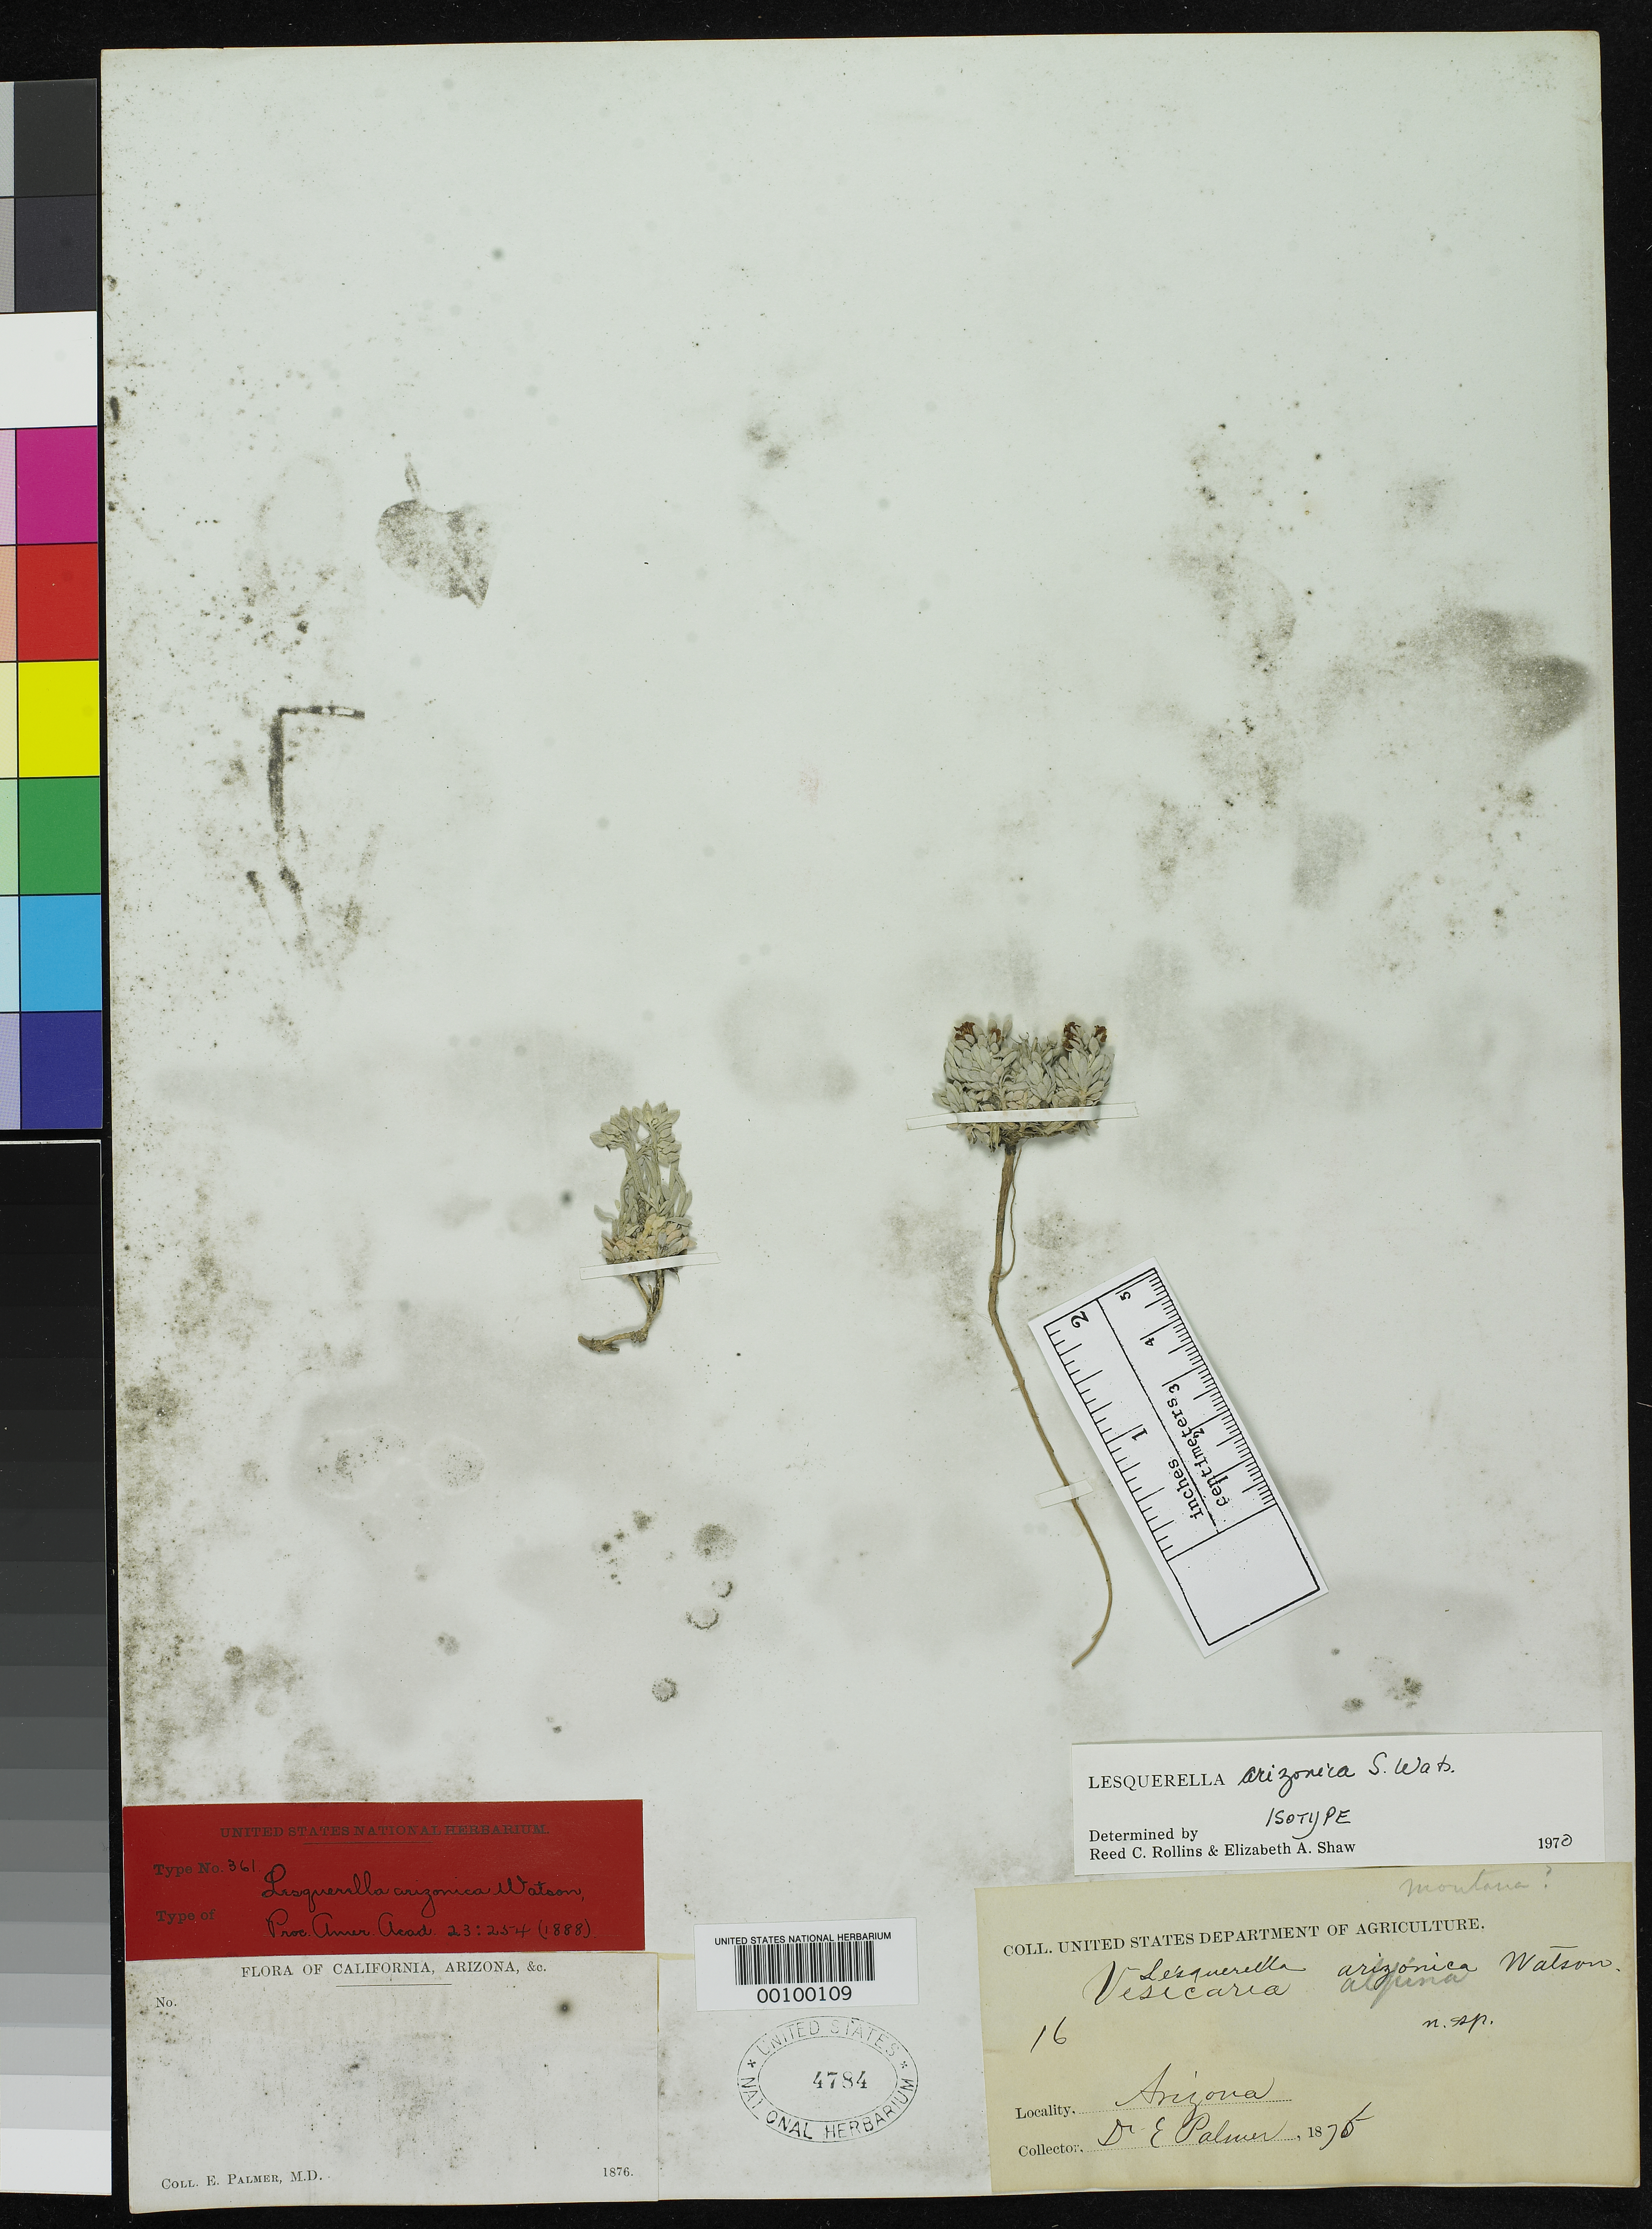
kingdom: Plantae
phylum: Tracheophyta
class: Magnoliopsida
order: Brassicales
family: Brassicaceae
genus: Lesquerella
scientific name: Lesquerella arizonica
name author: S. Watson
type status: Syntype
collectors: E. Palmer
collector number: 16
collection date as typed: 1876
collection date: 1876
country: United States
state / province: Arizona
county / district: Yavapai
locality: Prescott.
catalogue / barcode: US 4784